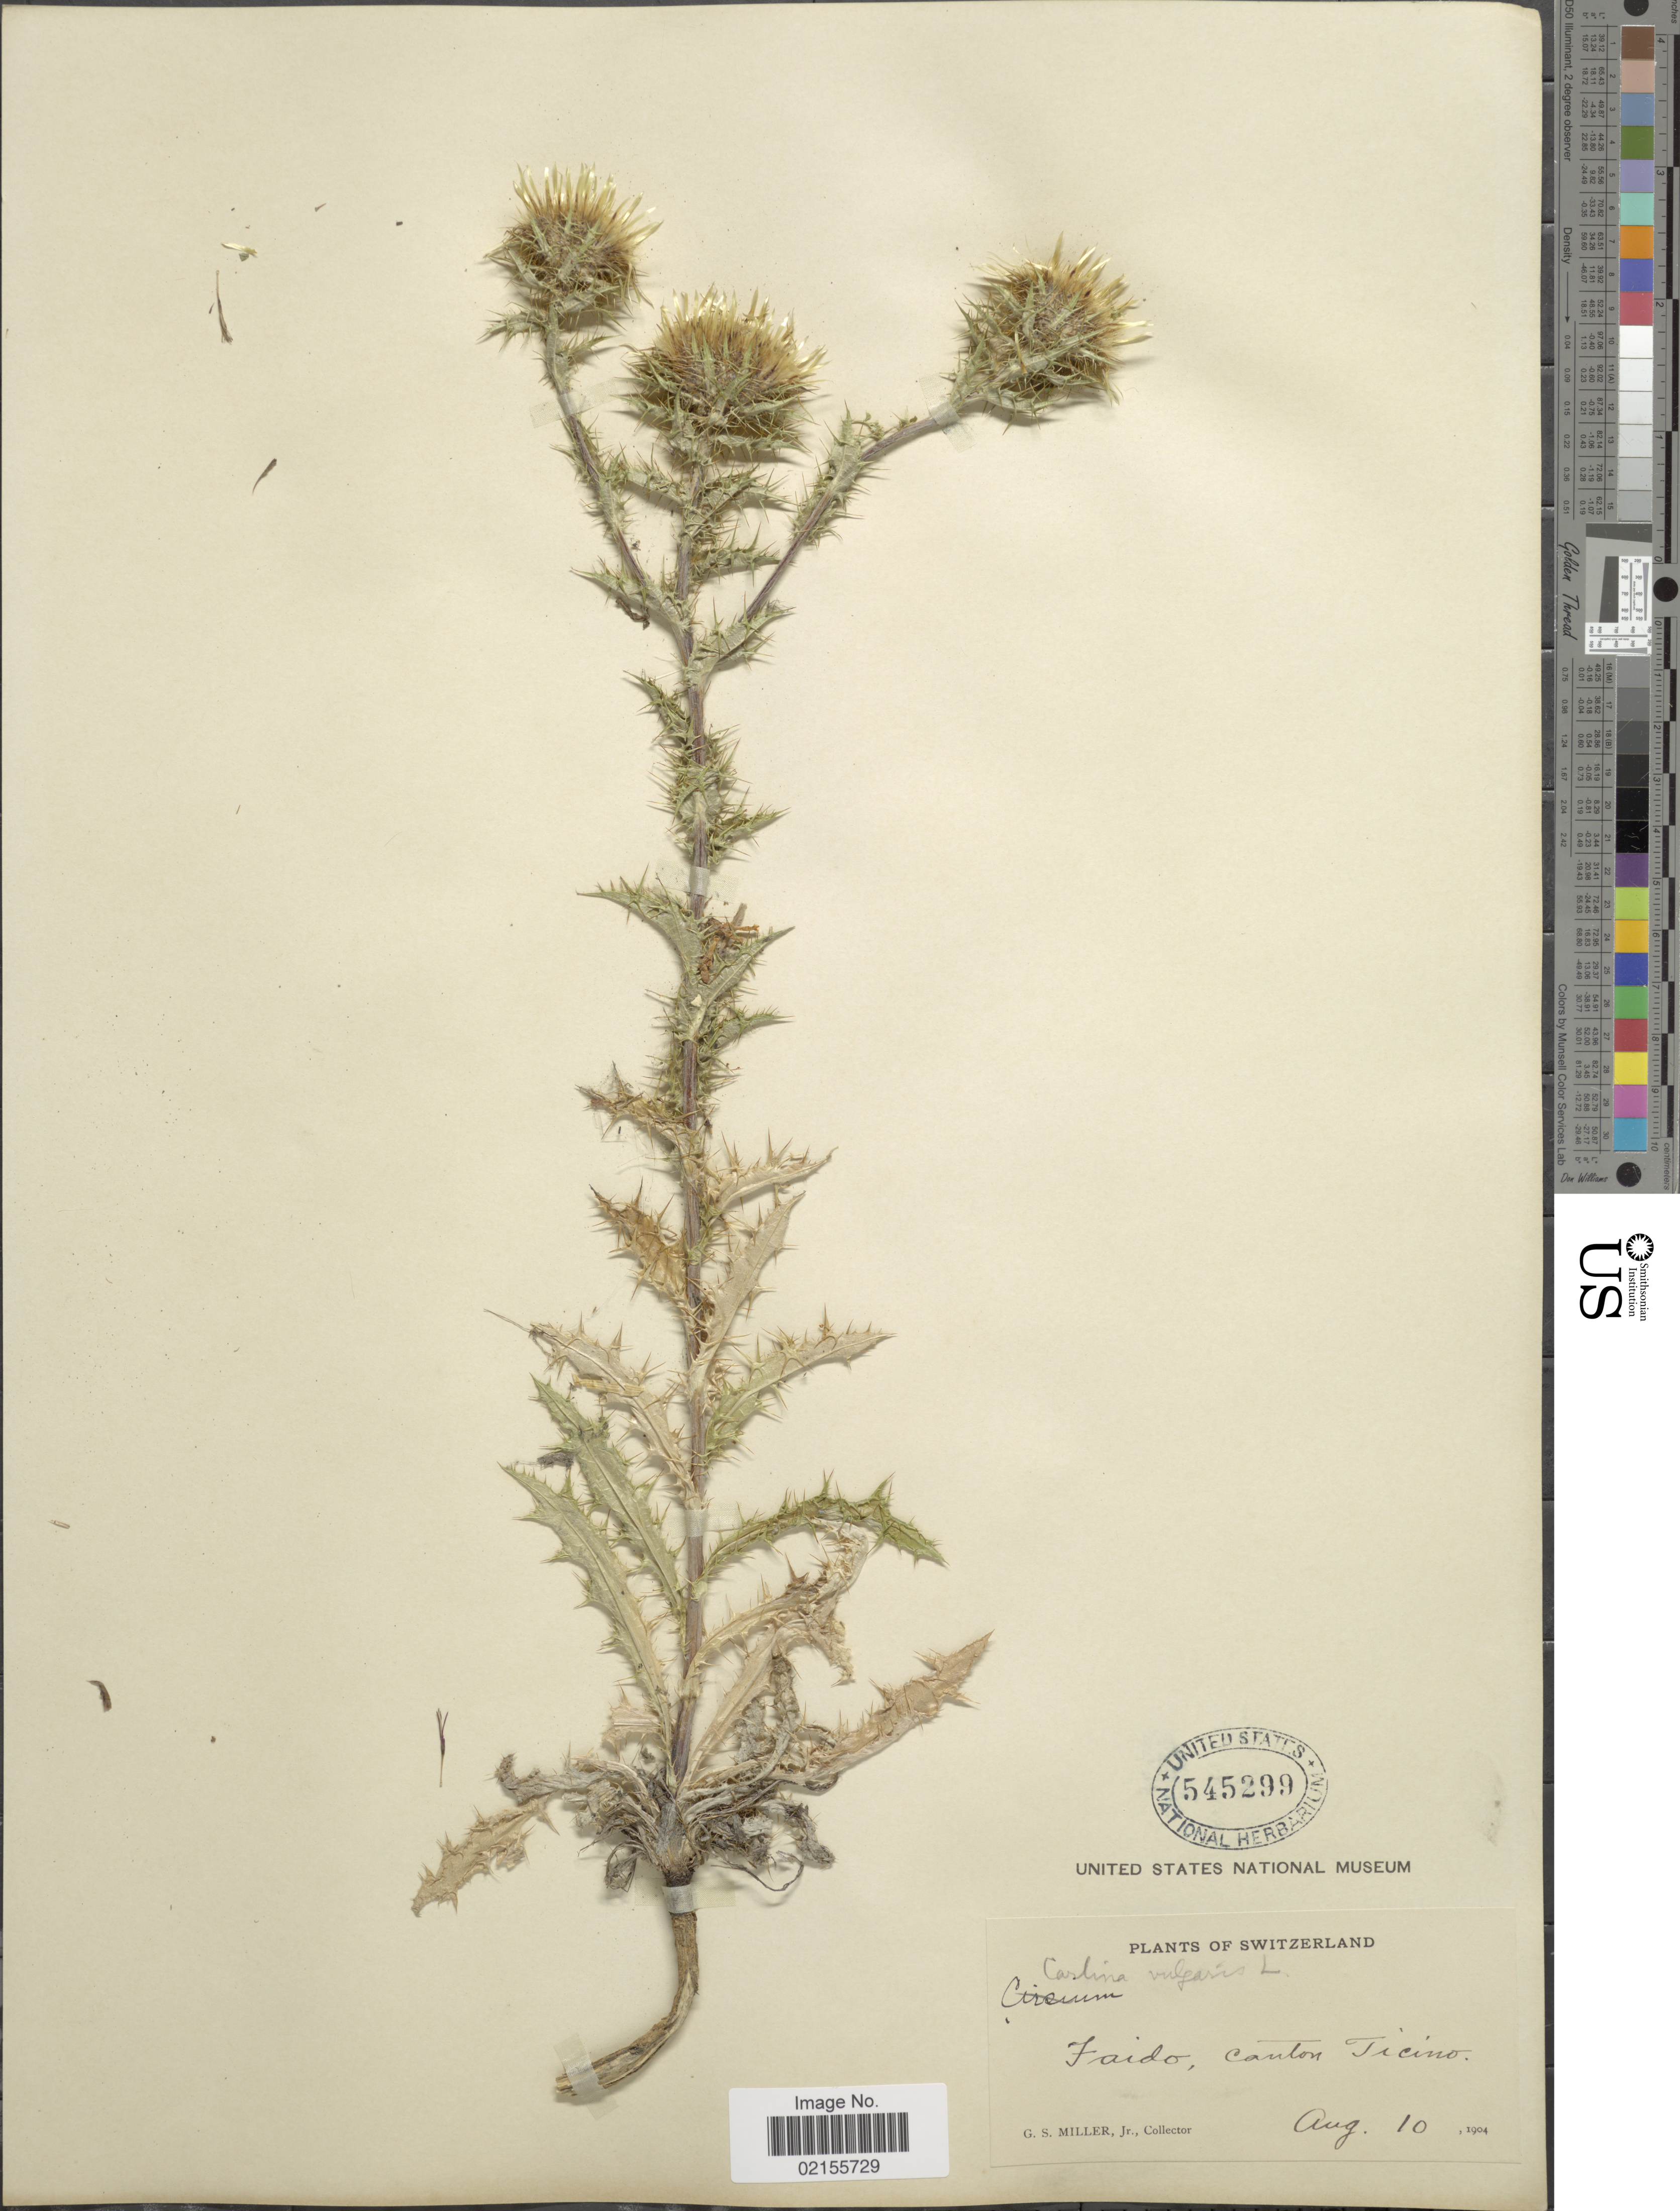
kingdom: Plantae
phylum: Tracheophyta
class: Magnoliopsida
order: Asterales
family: Asteraceae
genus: Carduus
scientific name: Carduus acanthoides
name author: L.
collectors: G. S. Miller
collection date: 1904-08-10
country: Switzerland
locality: Faido, Canton Ticino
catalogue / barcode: US 545299